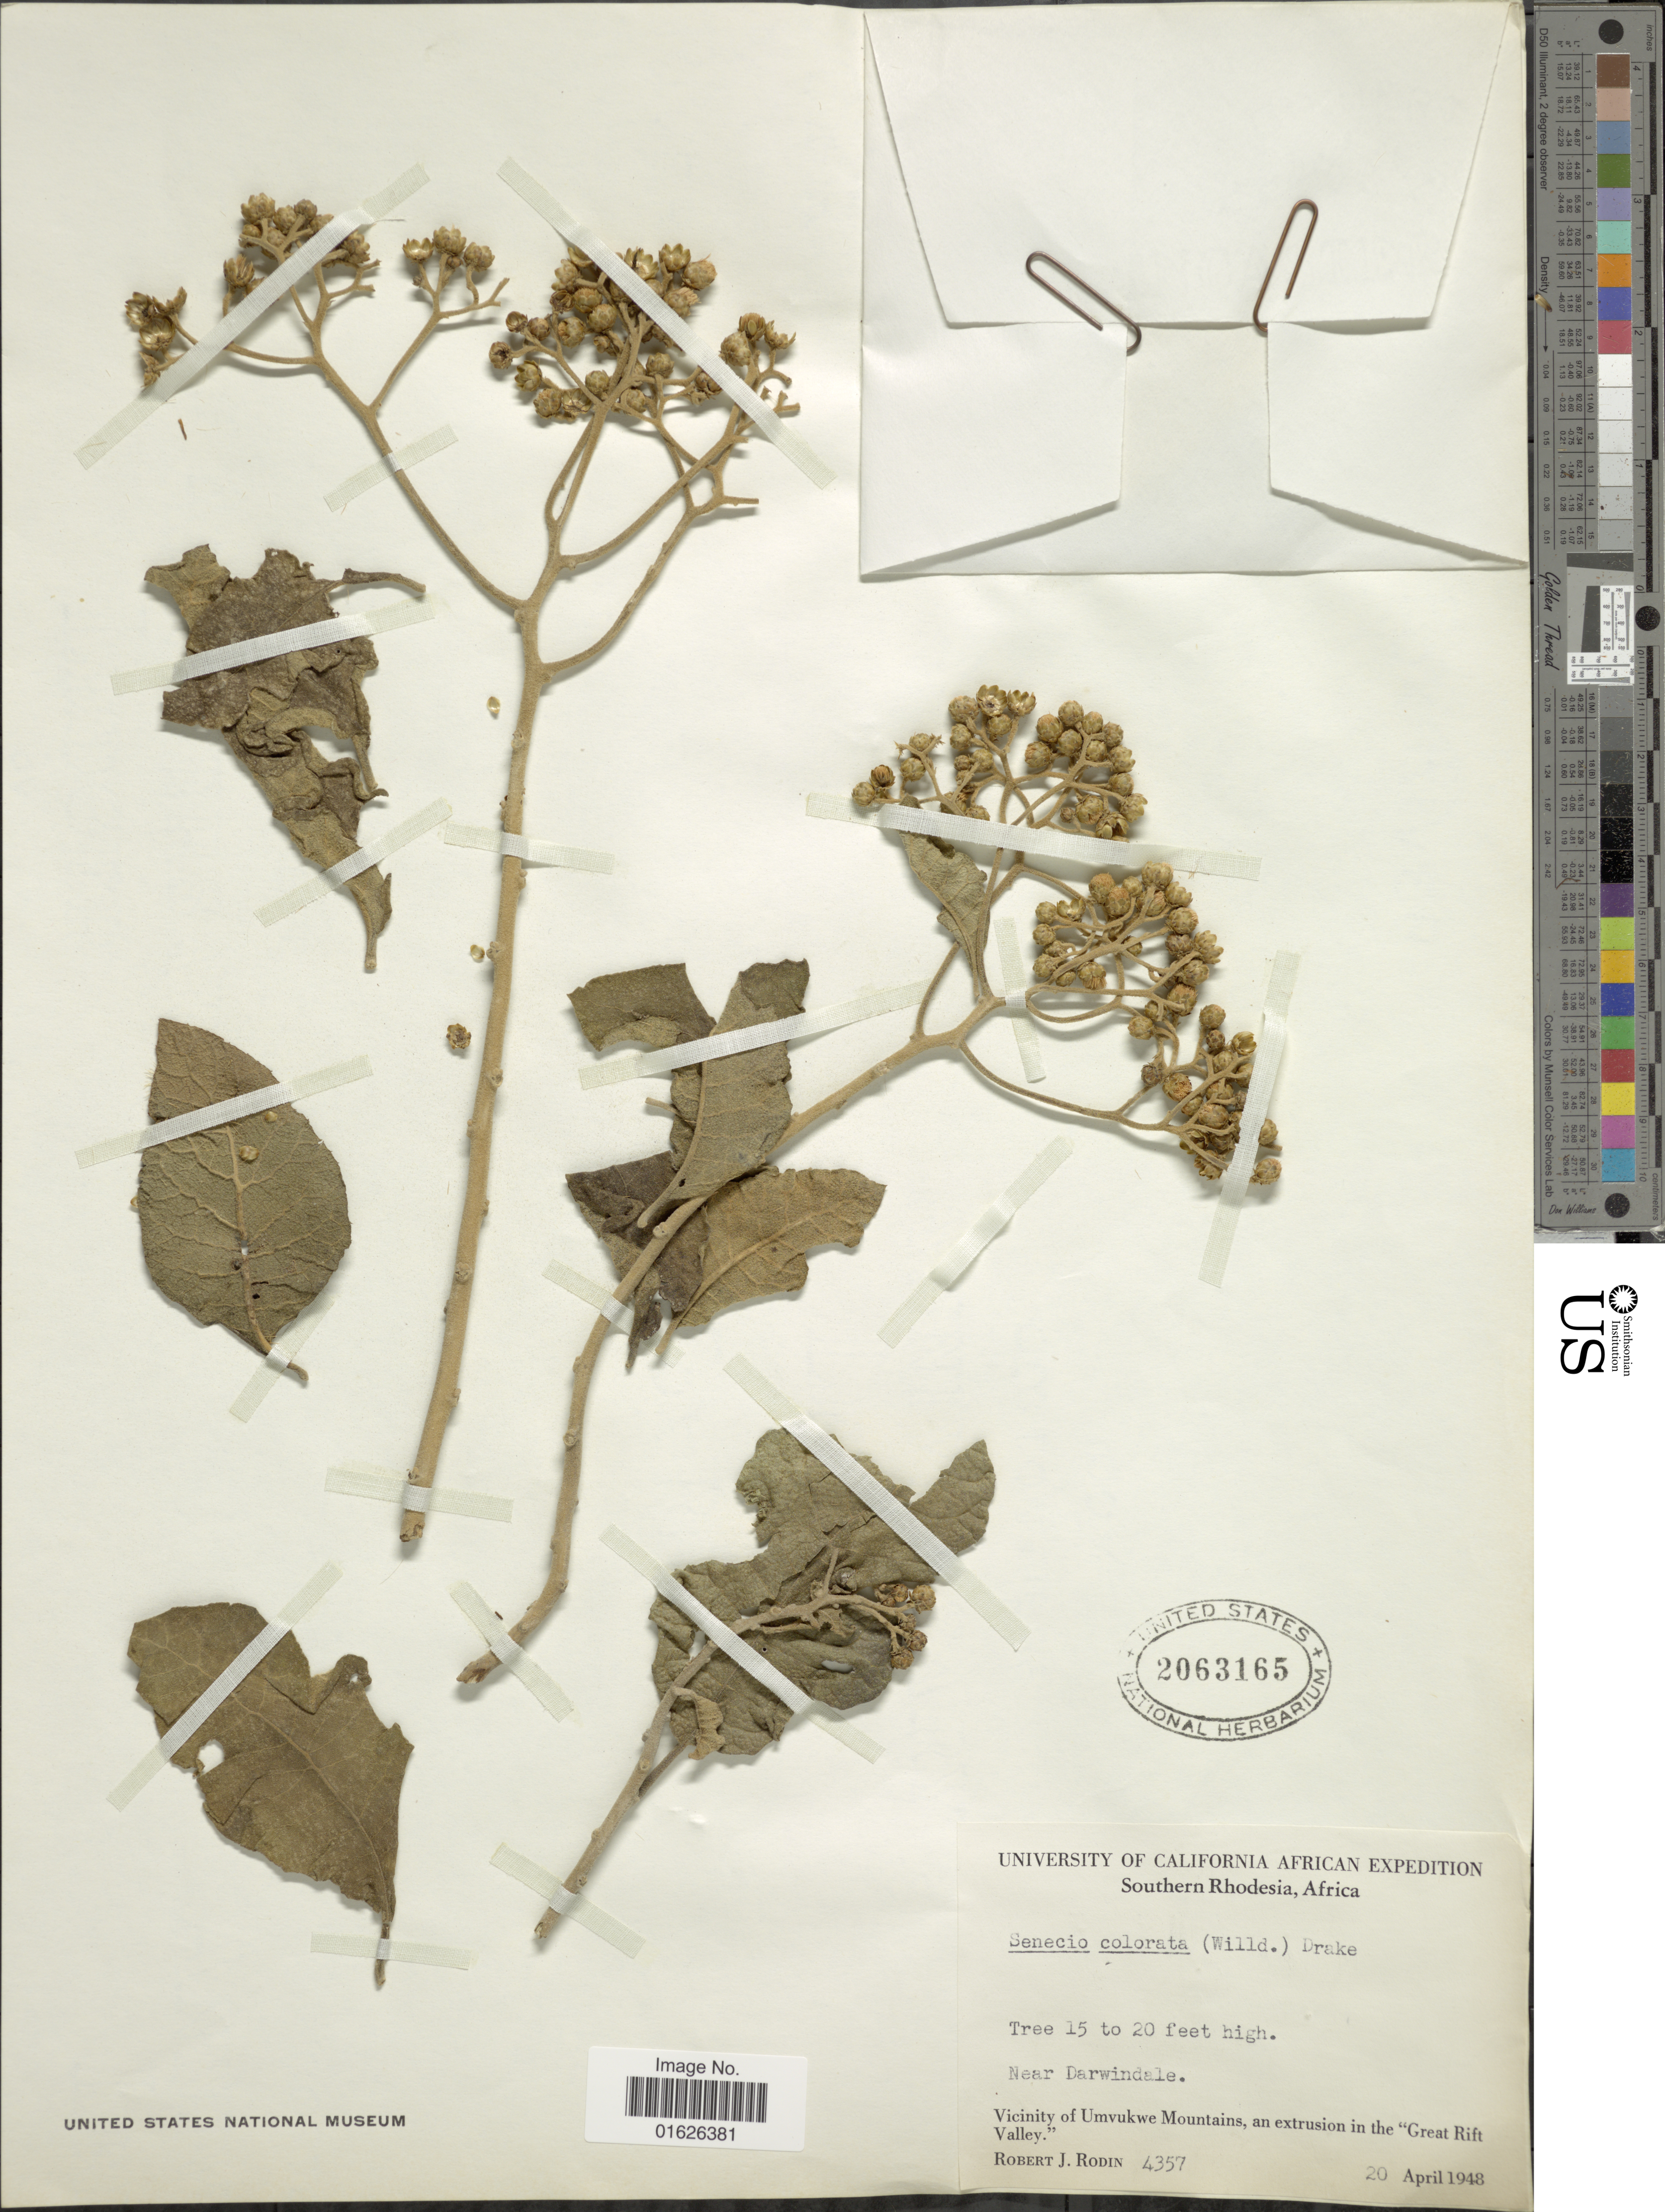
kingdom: Plantae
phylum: Tracheophyta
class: Magnoliopsida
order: Asterales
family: Asteraceae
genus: Gymnanthemum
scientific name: Gymnanthemum coloratum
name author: (Willd.) H. Rob. & B. Kahn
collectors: R. J. Rodin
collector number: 4357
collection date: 1948-04-20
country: Zimbabwe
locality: Near Darwindale, Vicinity of Umvukwe Mountains, an extrusion in the "Great Rift Valley".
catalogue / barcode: US 2063165